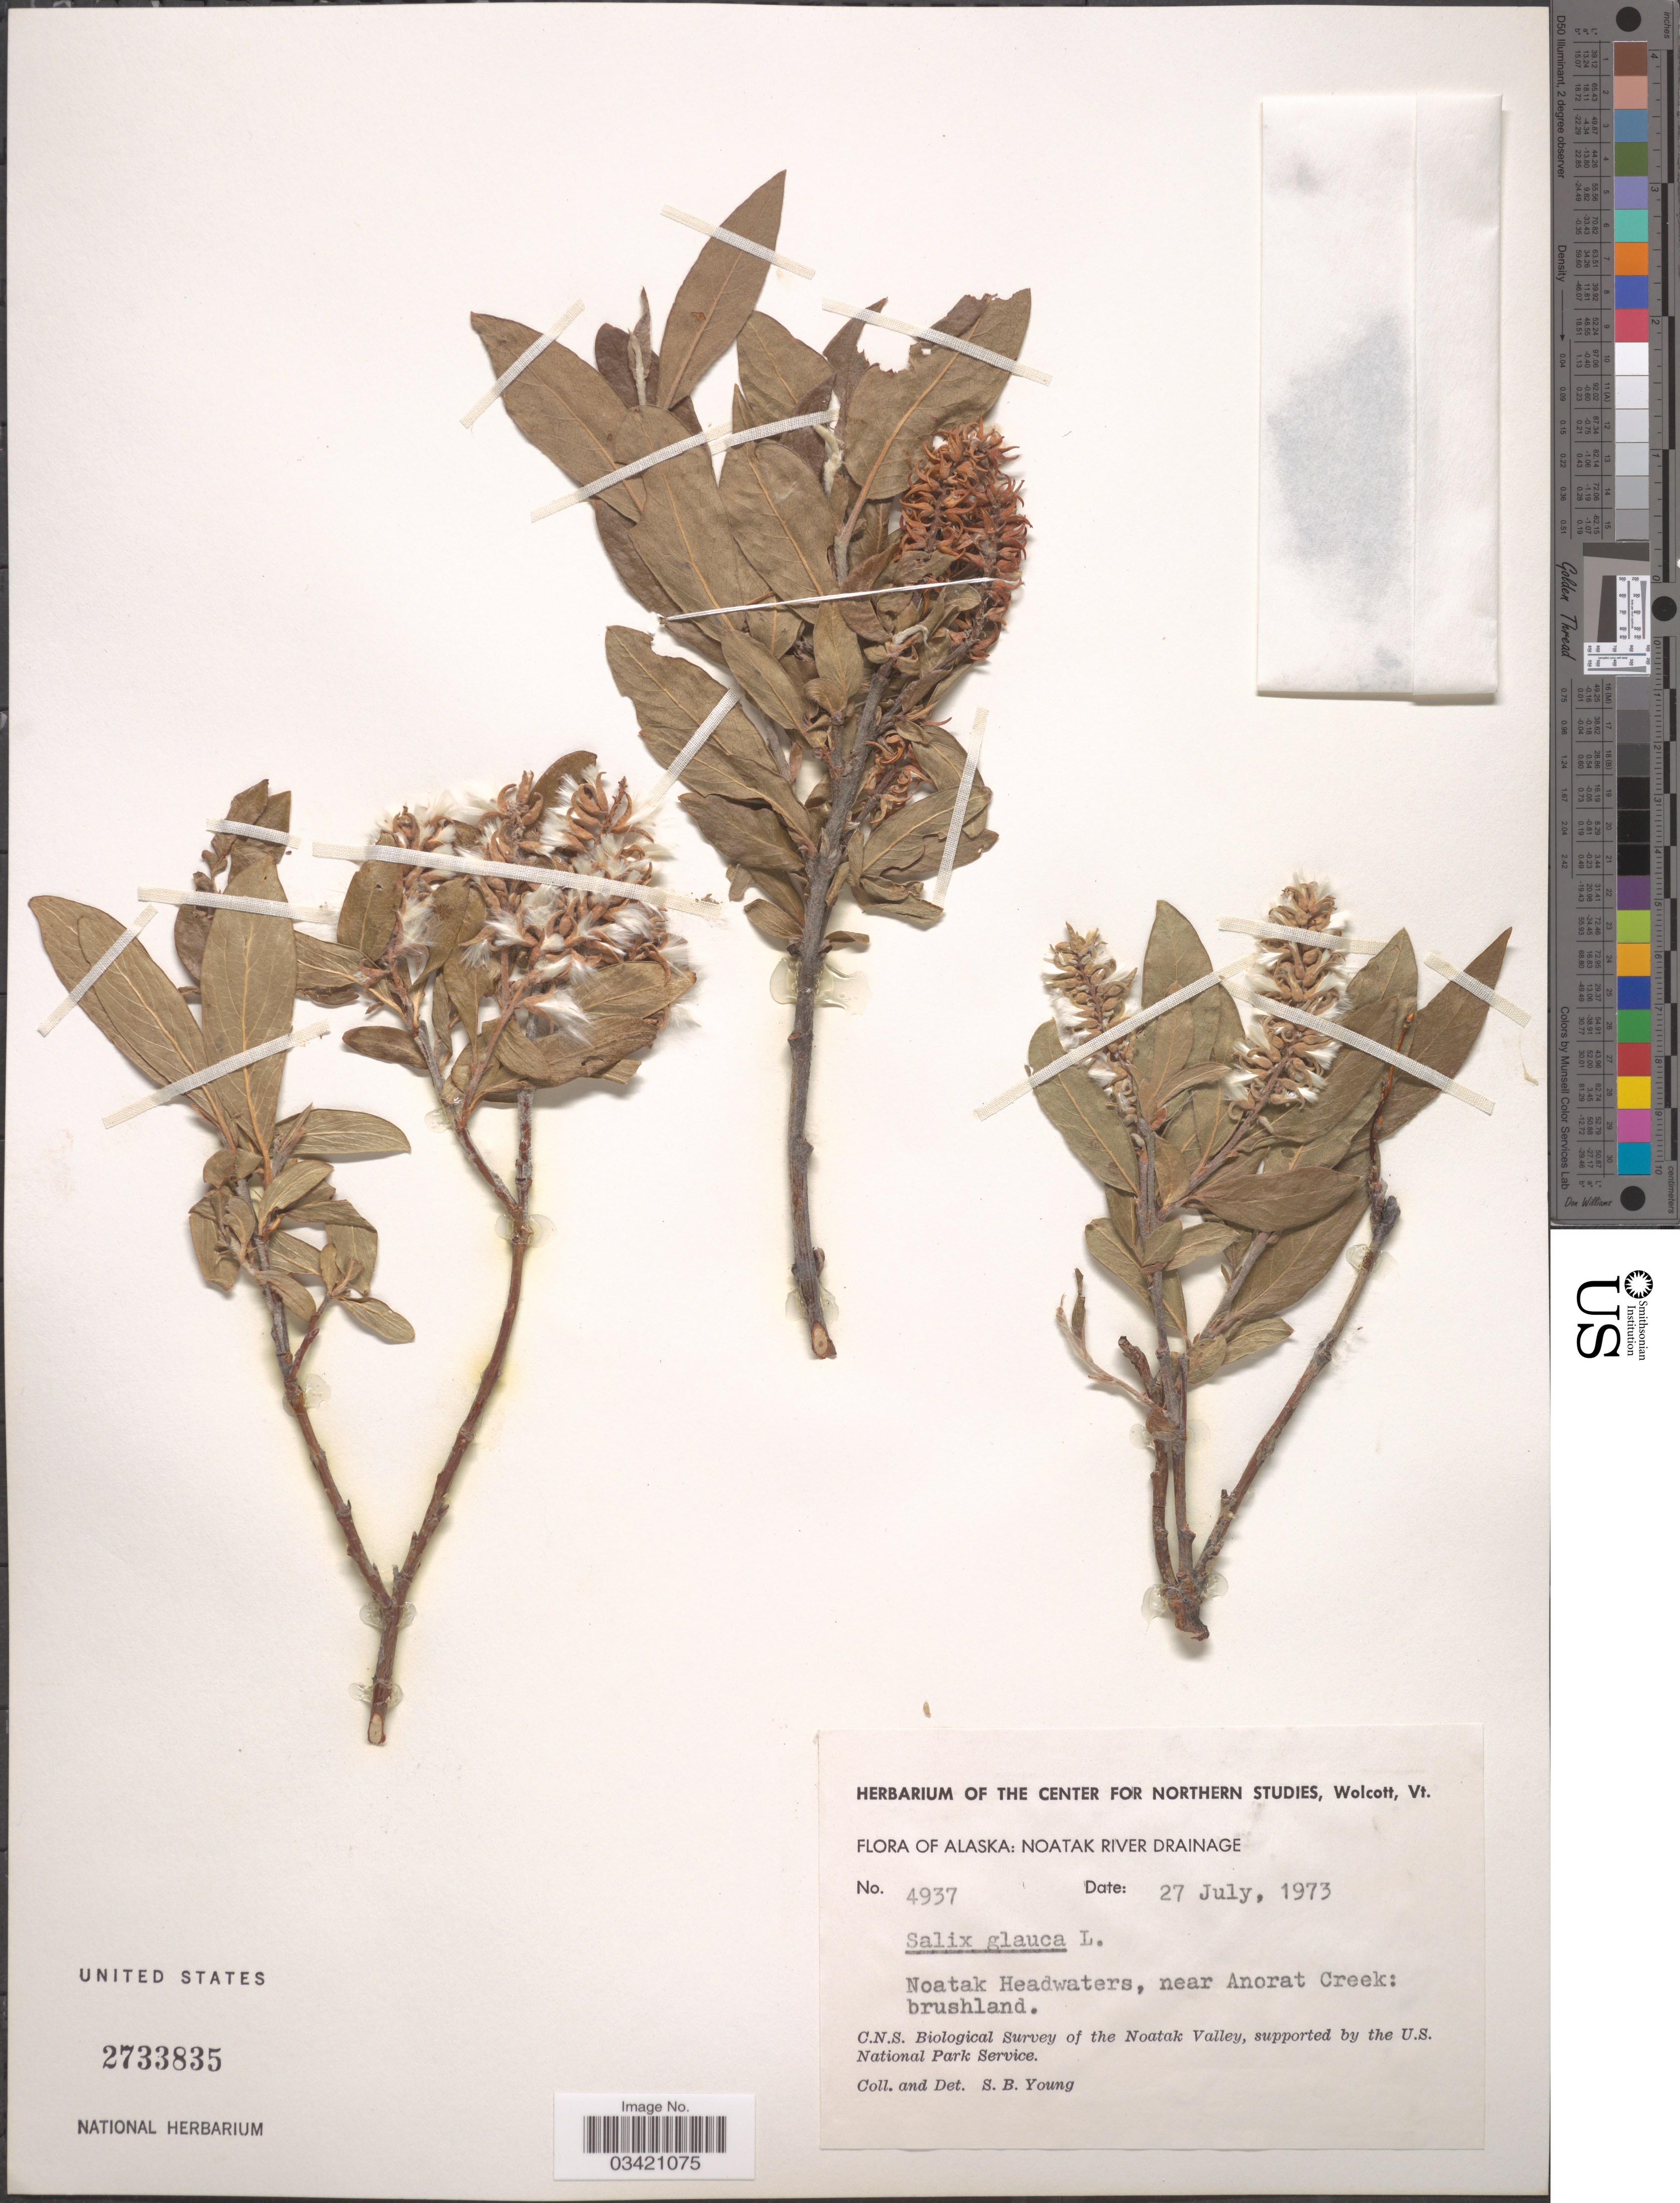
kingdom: Plantae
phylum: Tracheophyta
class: Magnoliopsida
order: Malpighiales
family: Salicaceae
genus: Salix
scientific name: Salix glauca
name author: L.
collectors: S. Young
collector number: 4937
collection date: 1973-07-27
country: United States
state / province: Alaska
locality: Noatak River Drainage. Noatak Headwaters, near Anorat Creek. The Noatak Valley.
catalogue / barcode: US 2733835